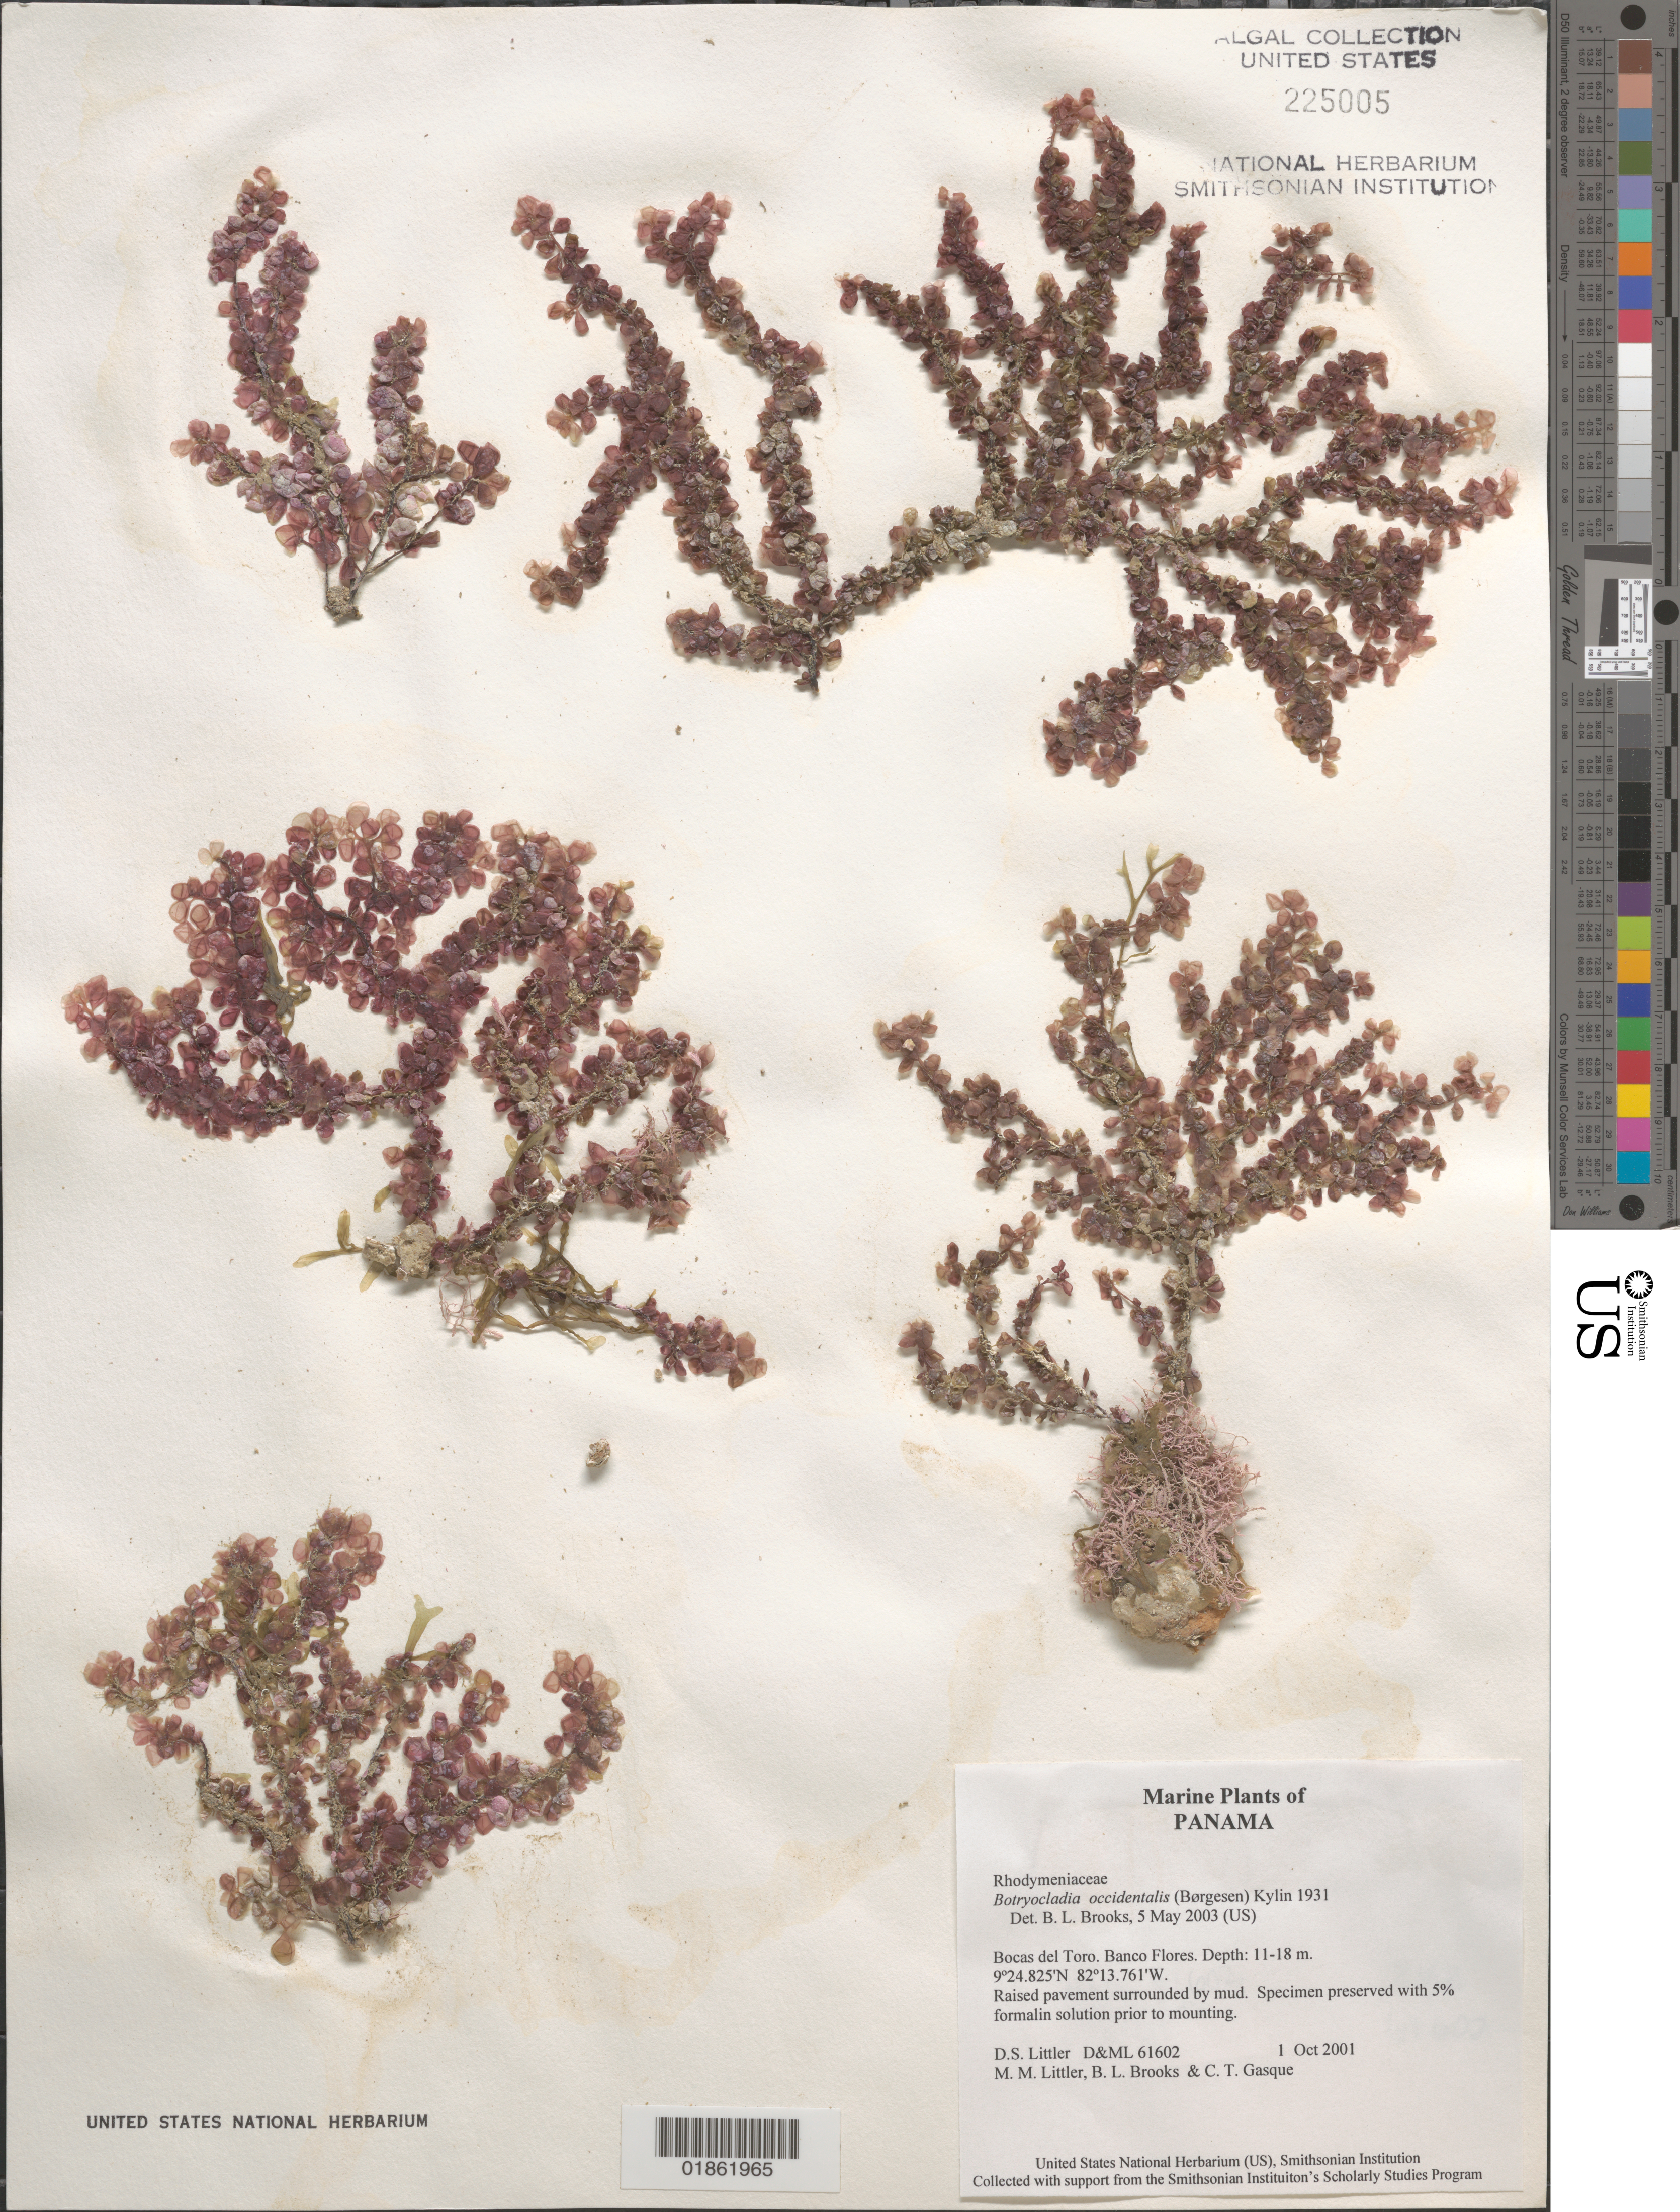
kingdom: Plantae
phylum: Rhodophyta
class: Florideophyceae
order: Rhodymeniales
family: Rhodymeniaceae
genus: Botryocladia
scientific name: Botryocladia sp.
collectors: D. S. Littler, M. M. Littler & C. Gasque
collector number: D&ML 61602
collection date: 2001-10-01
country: Panama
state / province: Bocas del Toro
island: Colón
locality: Isla Colón. Bocas del Toro. Banco Flores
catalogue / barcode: US 225005